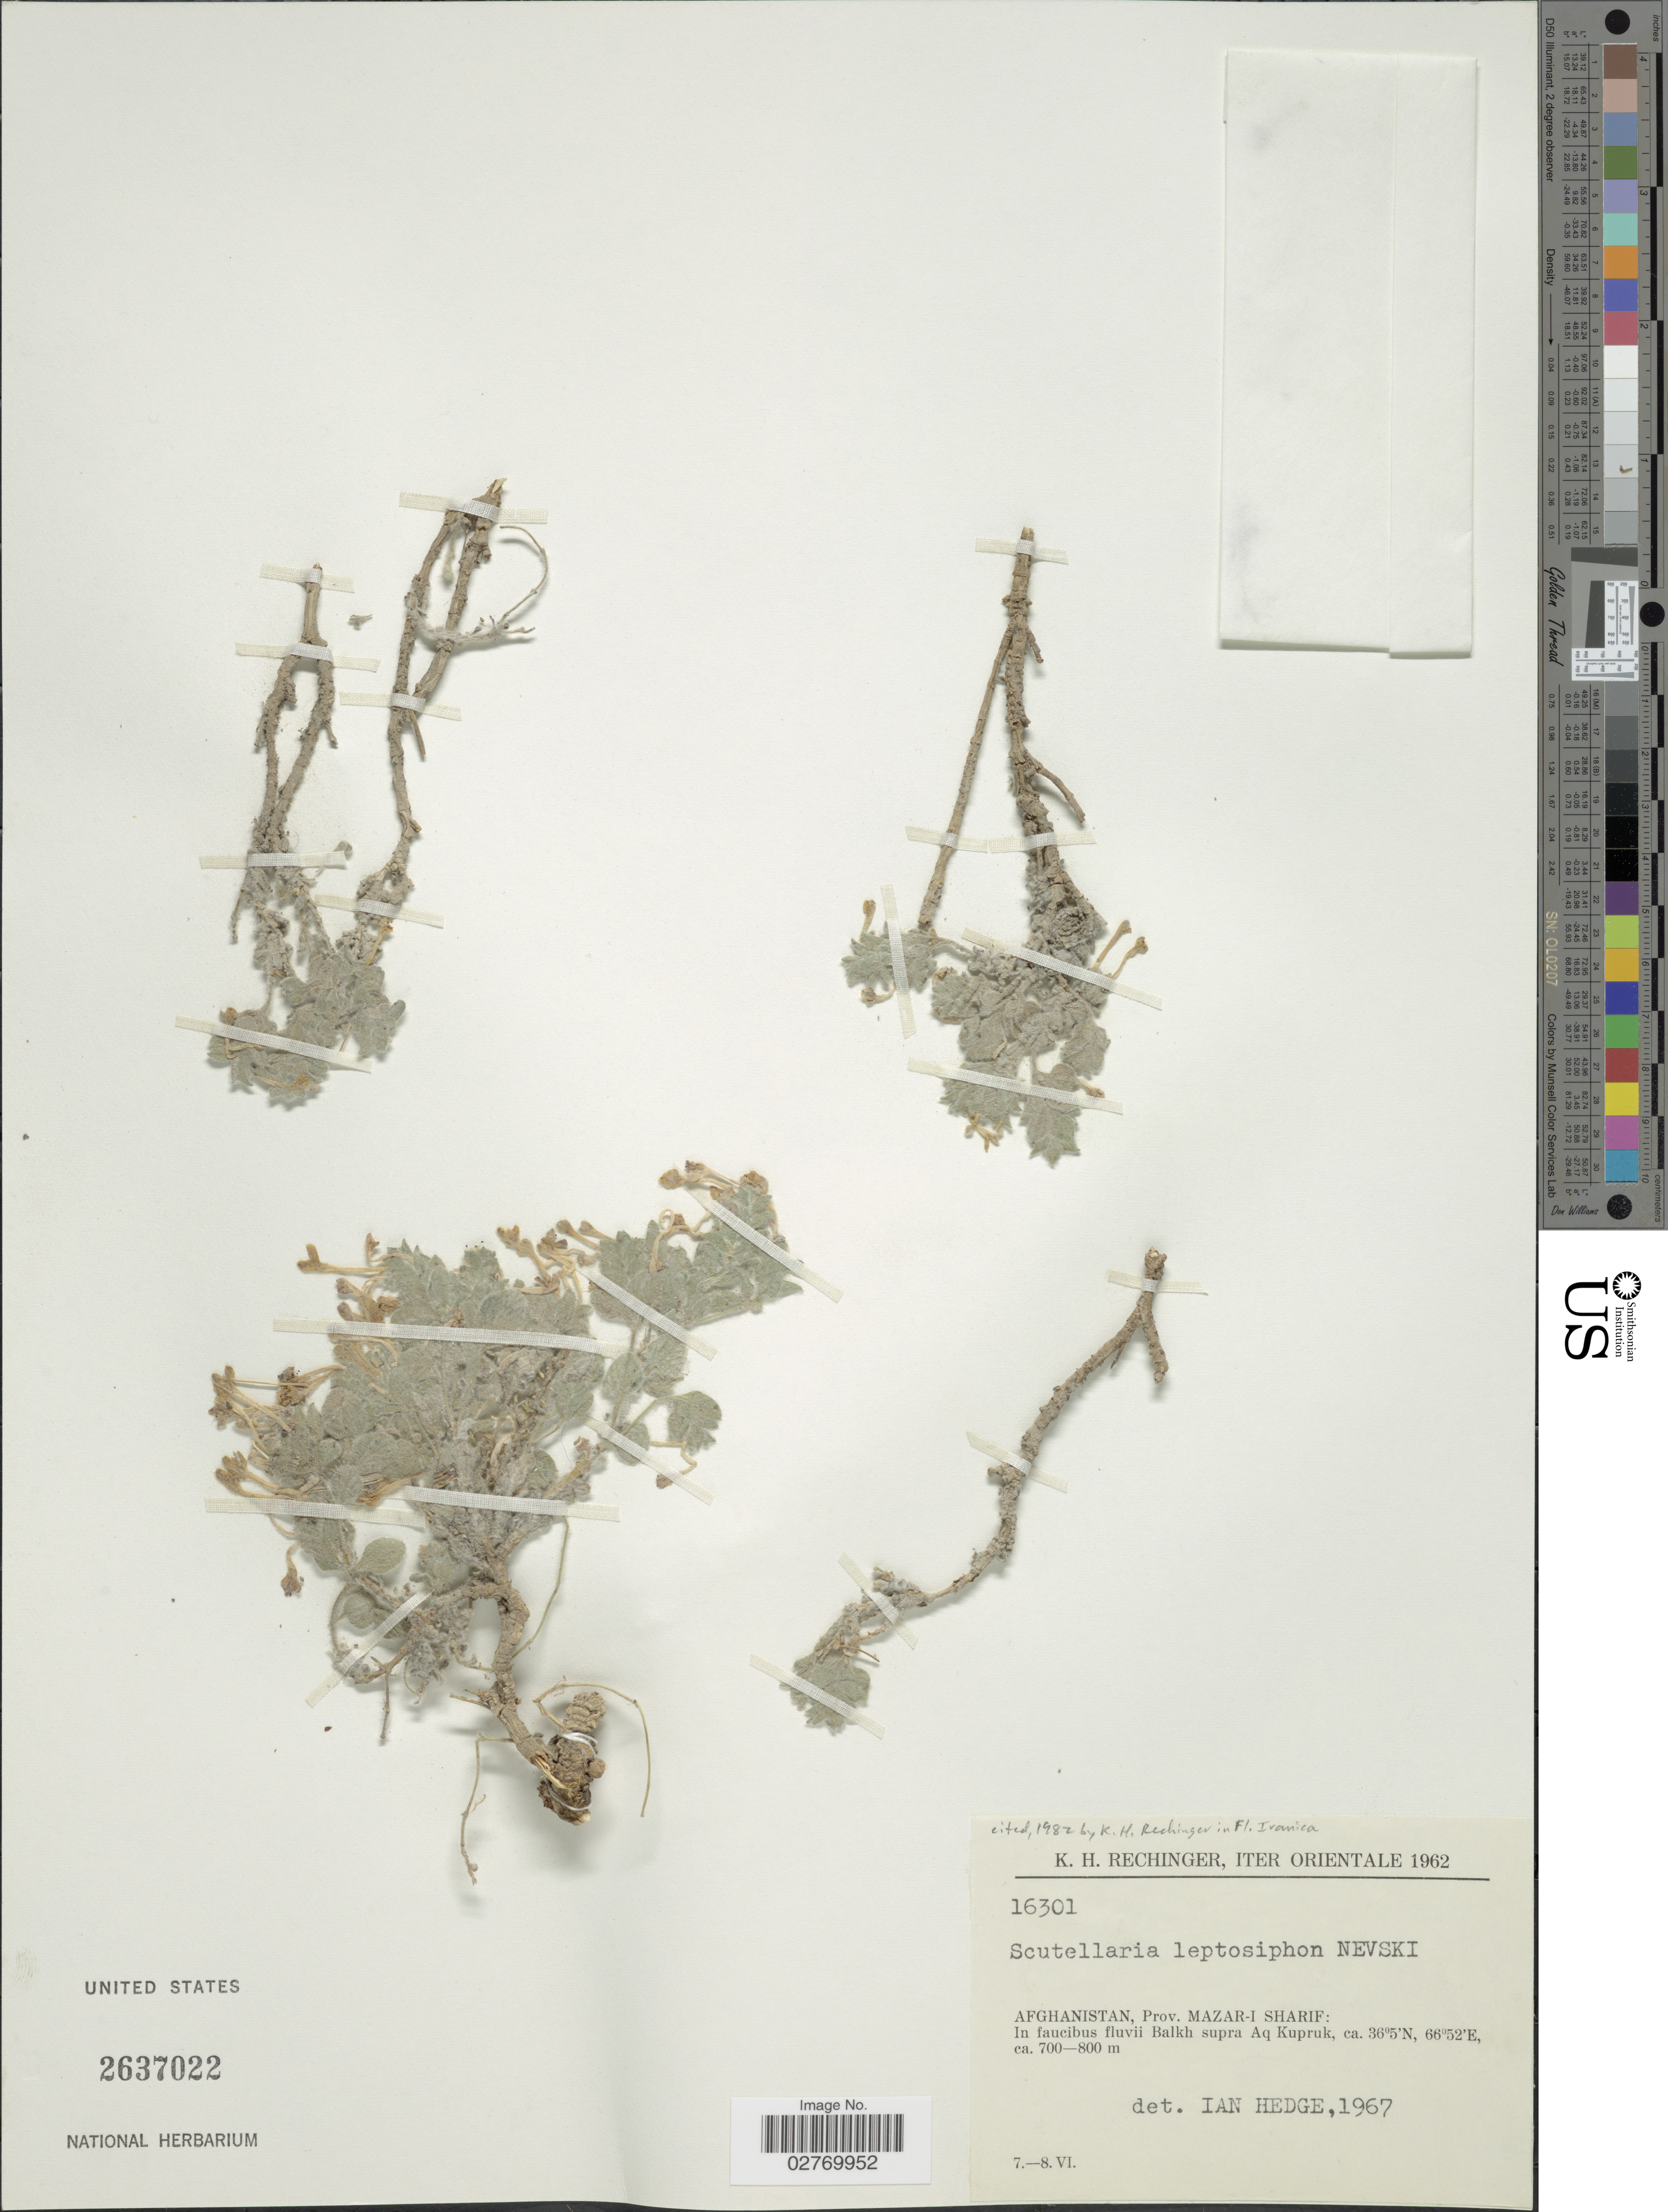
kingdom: Plantae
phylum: Tracheophyta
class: Magnoliopsida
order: Lamiales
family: Lamiaceae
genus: Scutellaria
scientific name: Scutellaria leptosiphon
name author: Nevski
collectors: K. H. Rechinger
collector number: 16301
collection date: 1962-06-07/1962-06-08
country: Afghanistan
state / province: Balkh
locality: Orientale. Prov. Mazar-I Sharif: In faucibus fluvii Balkh supra Aq Kupruk.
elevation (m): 700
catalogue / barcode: US 2637022